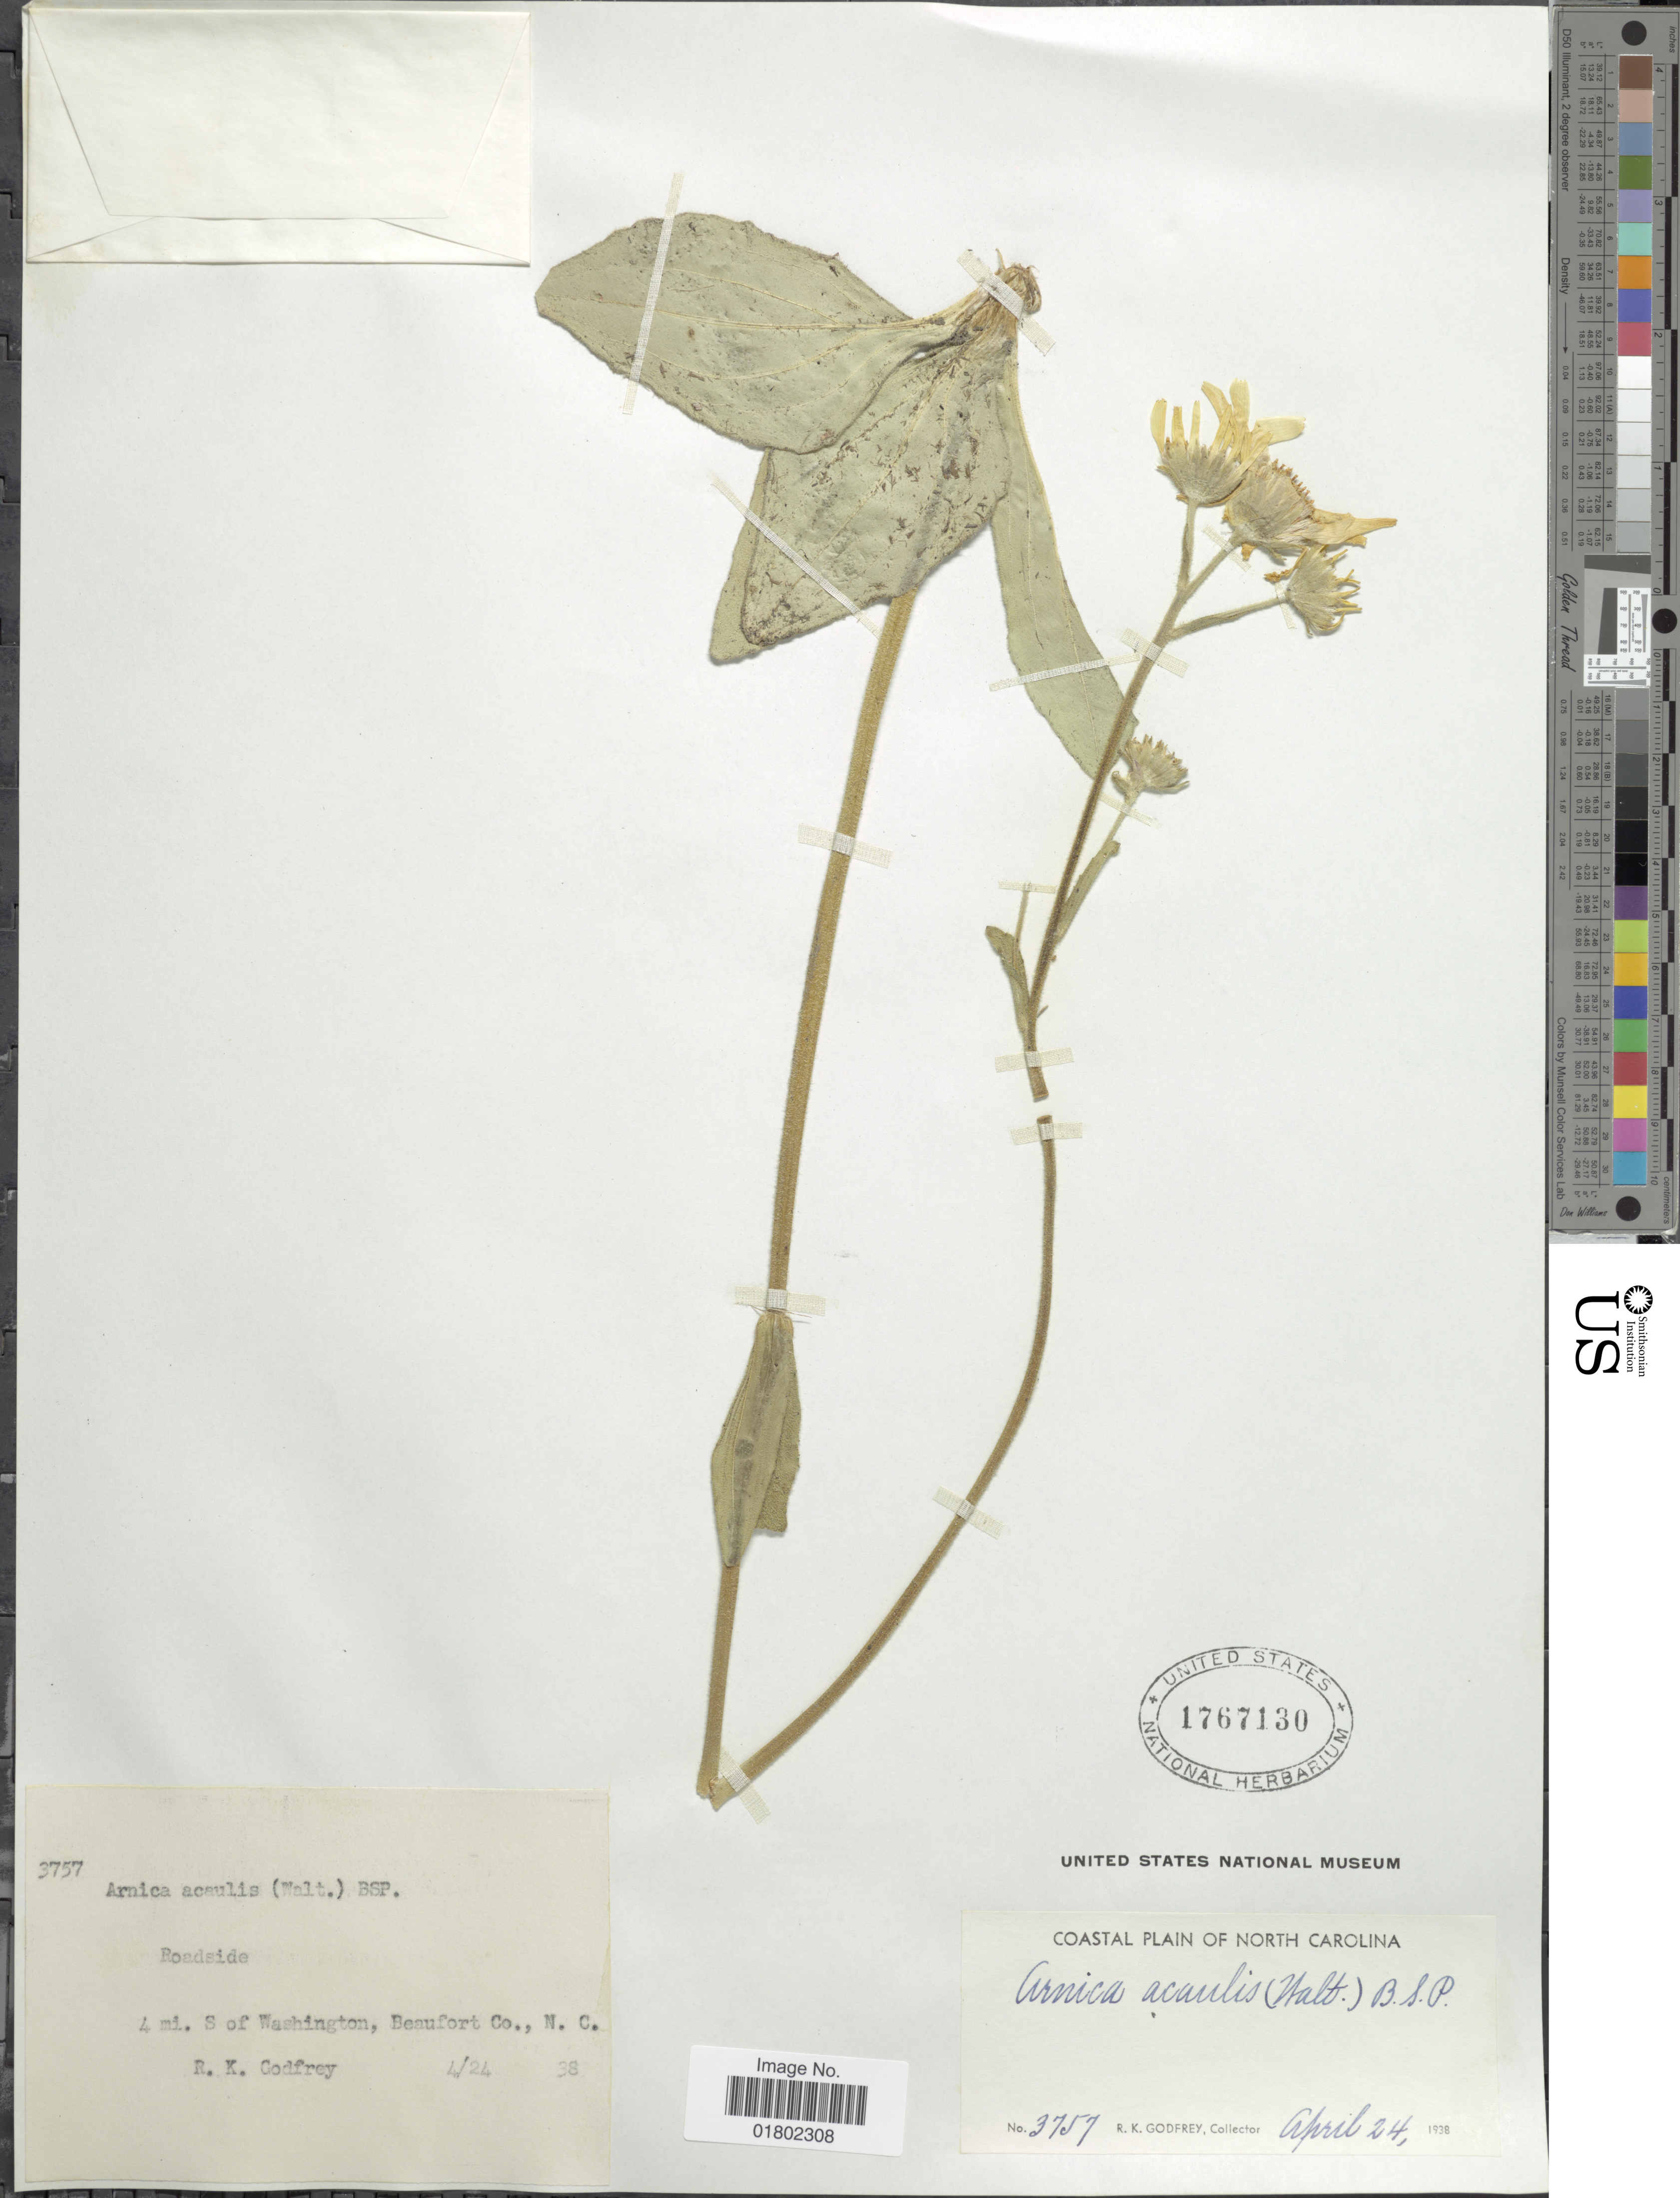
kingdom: Plantae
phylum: Tracheophyta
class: Magnoliopsida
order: Asterales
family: Asteraceae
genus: Arnica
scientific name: Arnica acaulis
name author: (Walter) Britton, Stearns & Poggenb.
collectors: R. K. Godfrey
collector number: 3757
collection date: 1938-04-24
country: United States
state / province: North Carolina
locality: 4 mi. S of Washington, Beaufort Co.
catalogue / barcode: US 1767130